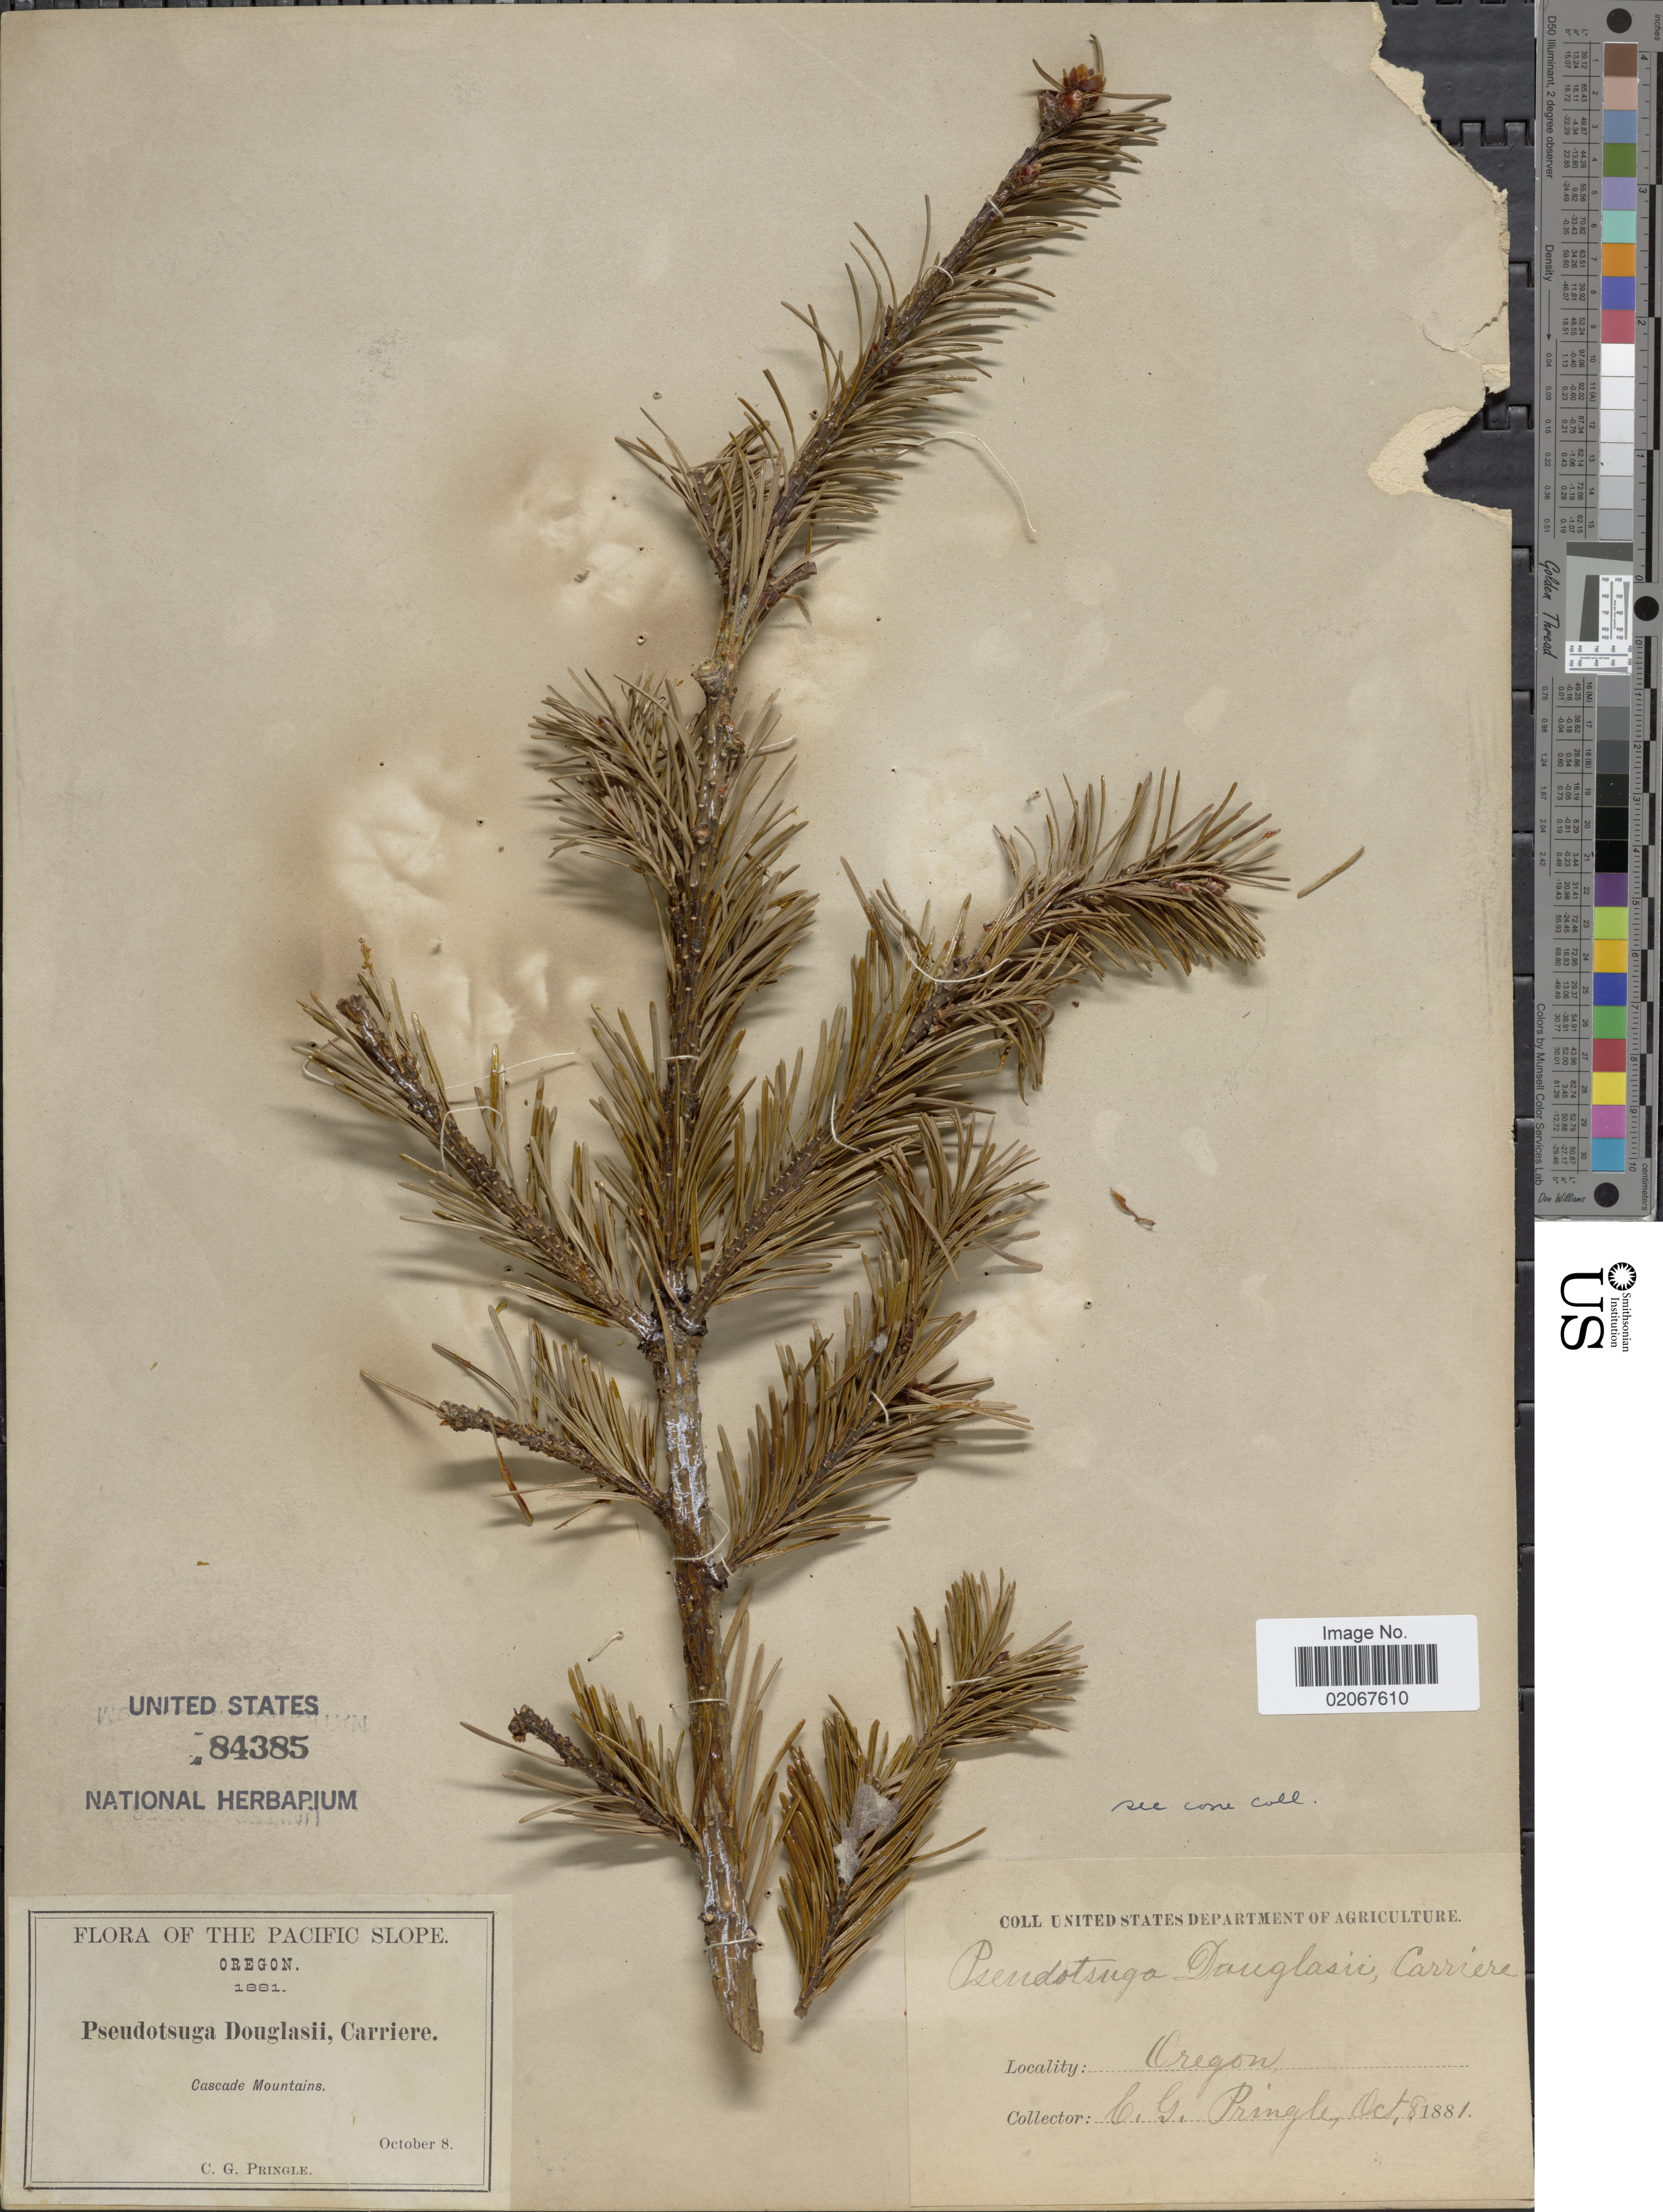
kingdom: Plantae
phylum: Tracheophyta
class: Pinopsida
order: Pinales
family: Pinaceae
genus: Pseudotsuga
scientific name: Pseudotsuga menziesii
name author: (Mirb.) Franco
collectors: C. G. Pringle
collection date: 1881-10-08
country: United States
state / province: Oregon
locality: Oregon. Cascade Mountains.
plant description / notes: Possibly associated with a bulky specimen [barcode: 01927027].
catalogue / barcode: US 84385